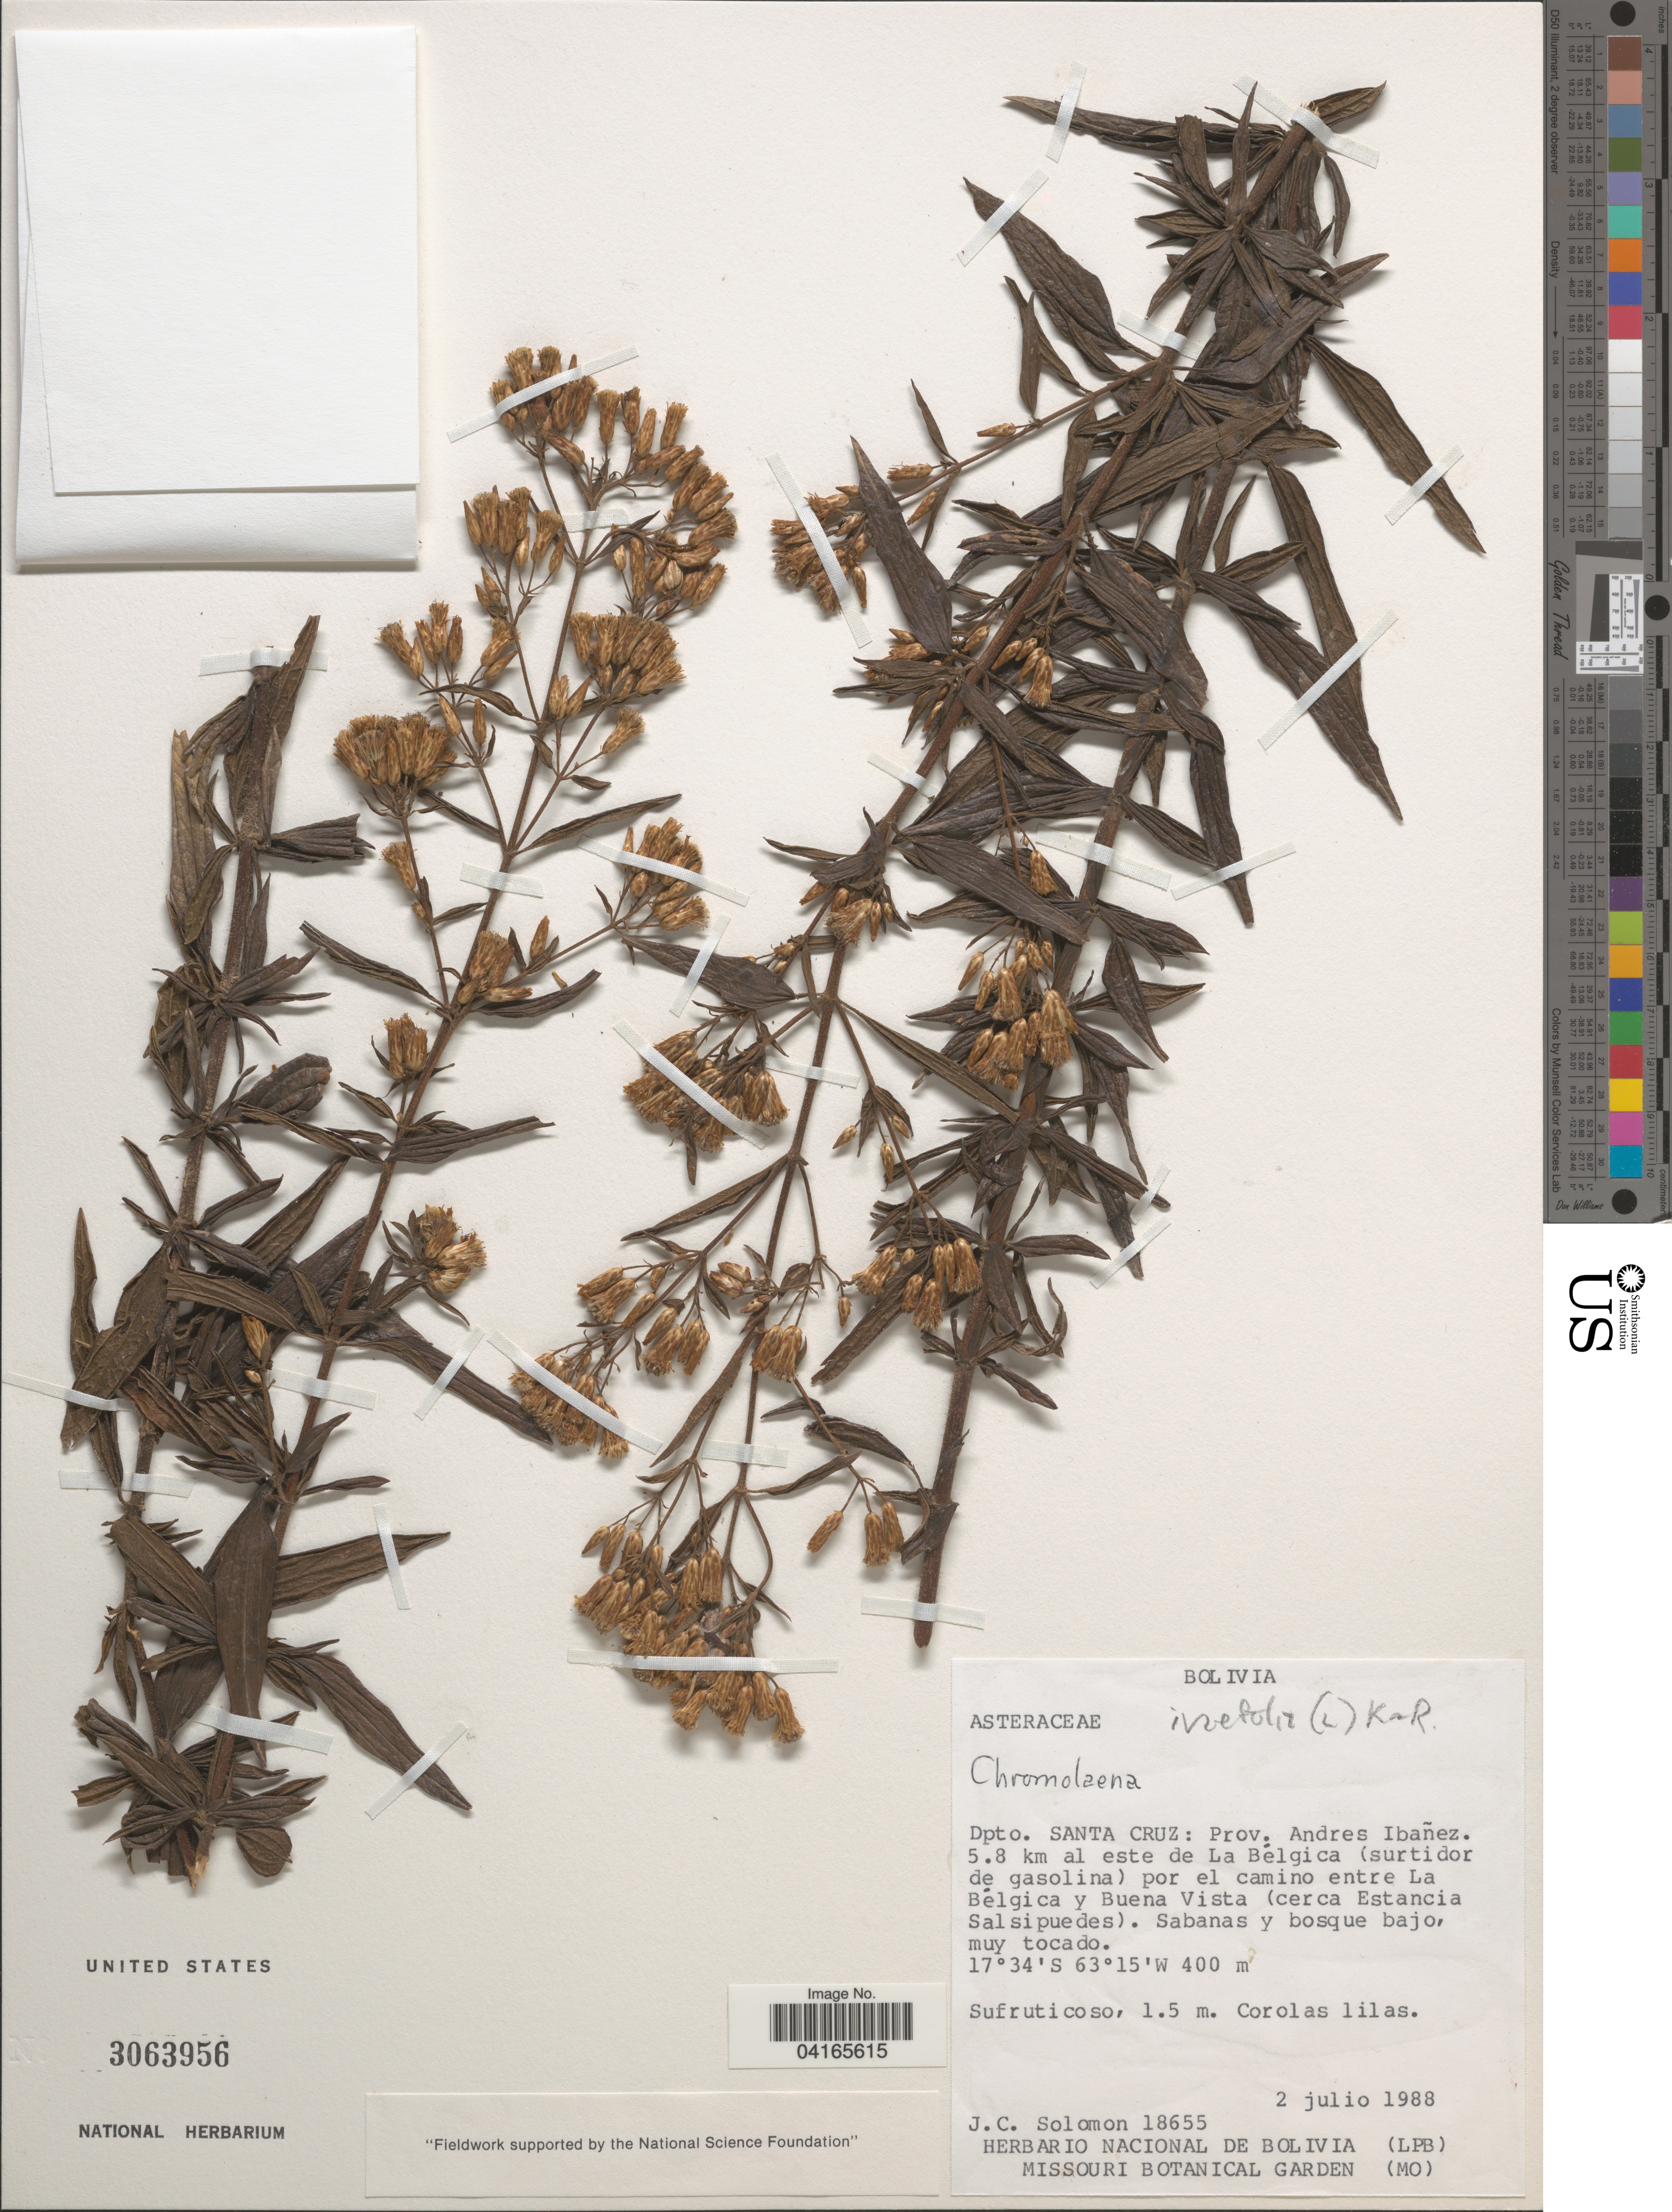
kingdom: Plantae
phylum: Tracheophyta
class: Magnoliopsida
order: Asterales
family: Asteraceae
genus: Chromolaena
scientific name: Chromolaena sp.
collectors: J. C. Solomon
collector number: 18655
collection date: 1988-07-02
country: Bolivia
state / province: Santa Cruz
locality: Dpto. Santa Cruz: Prov. Andres Ibáñez. 5.8 km al este de La Bélgica (surtidor de gasolina) por el camino entre La Bélgica y Buena Vista (cerca Estancia Salsipuedes).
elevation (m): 400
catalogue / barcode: US 3063956